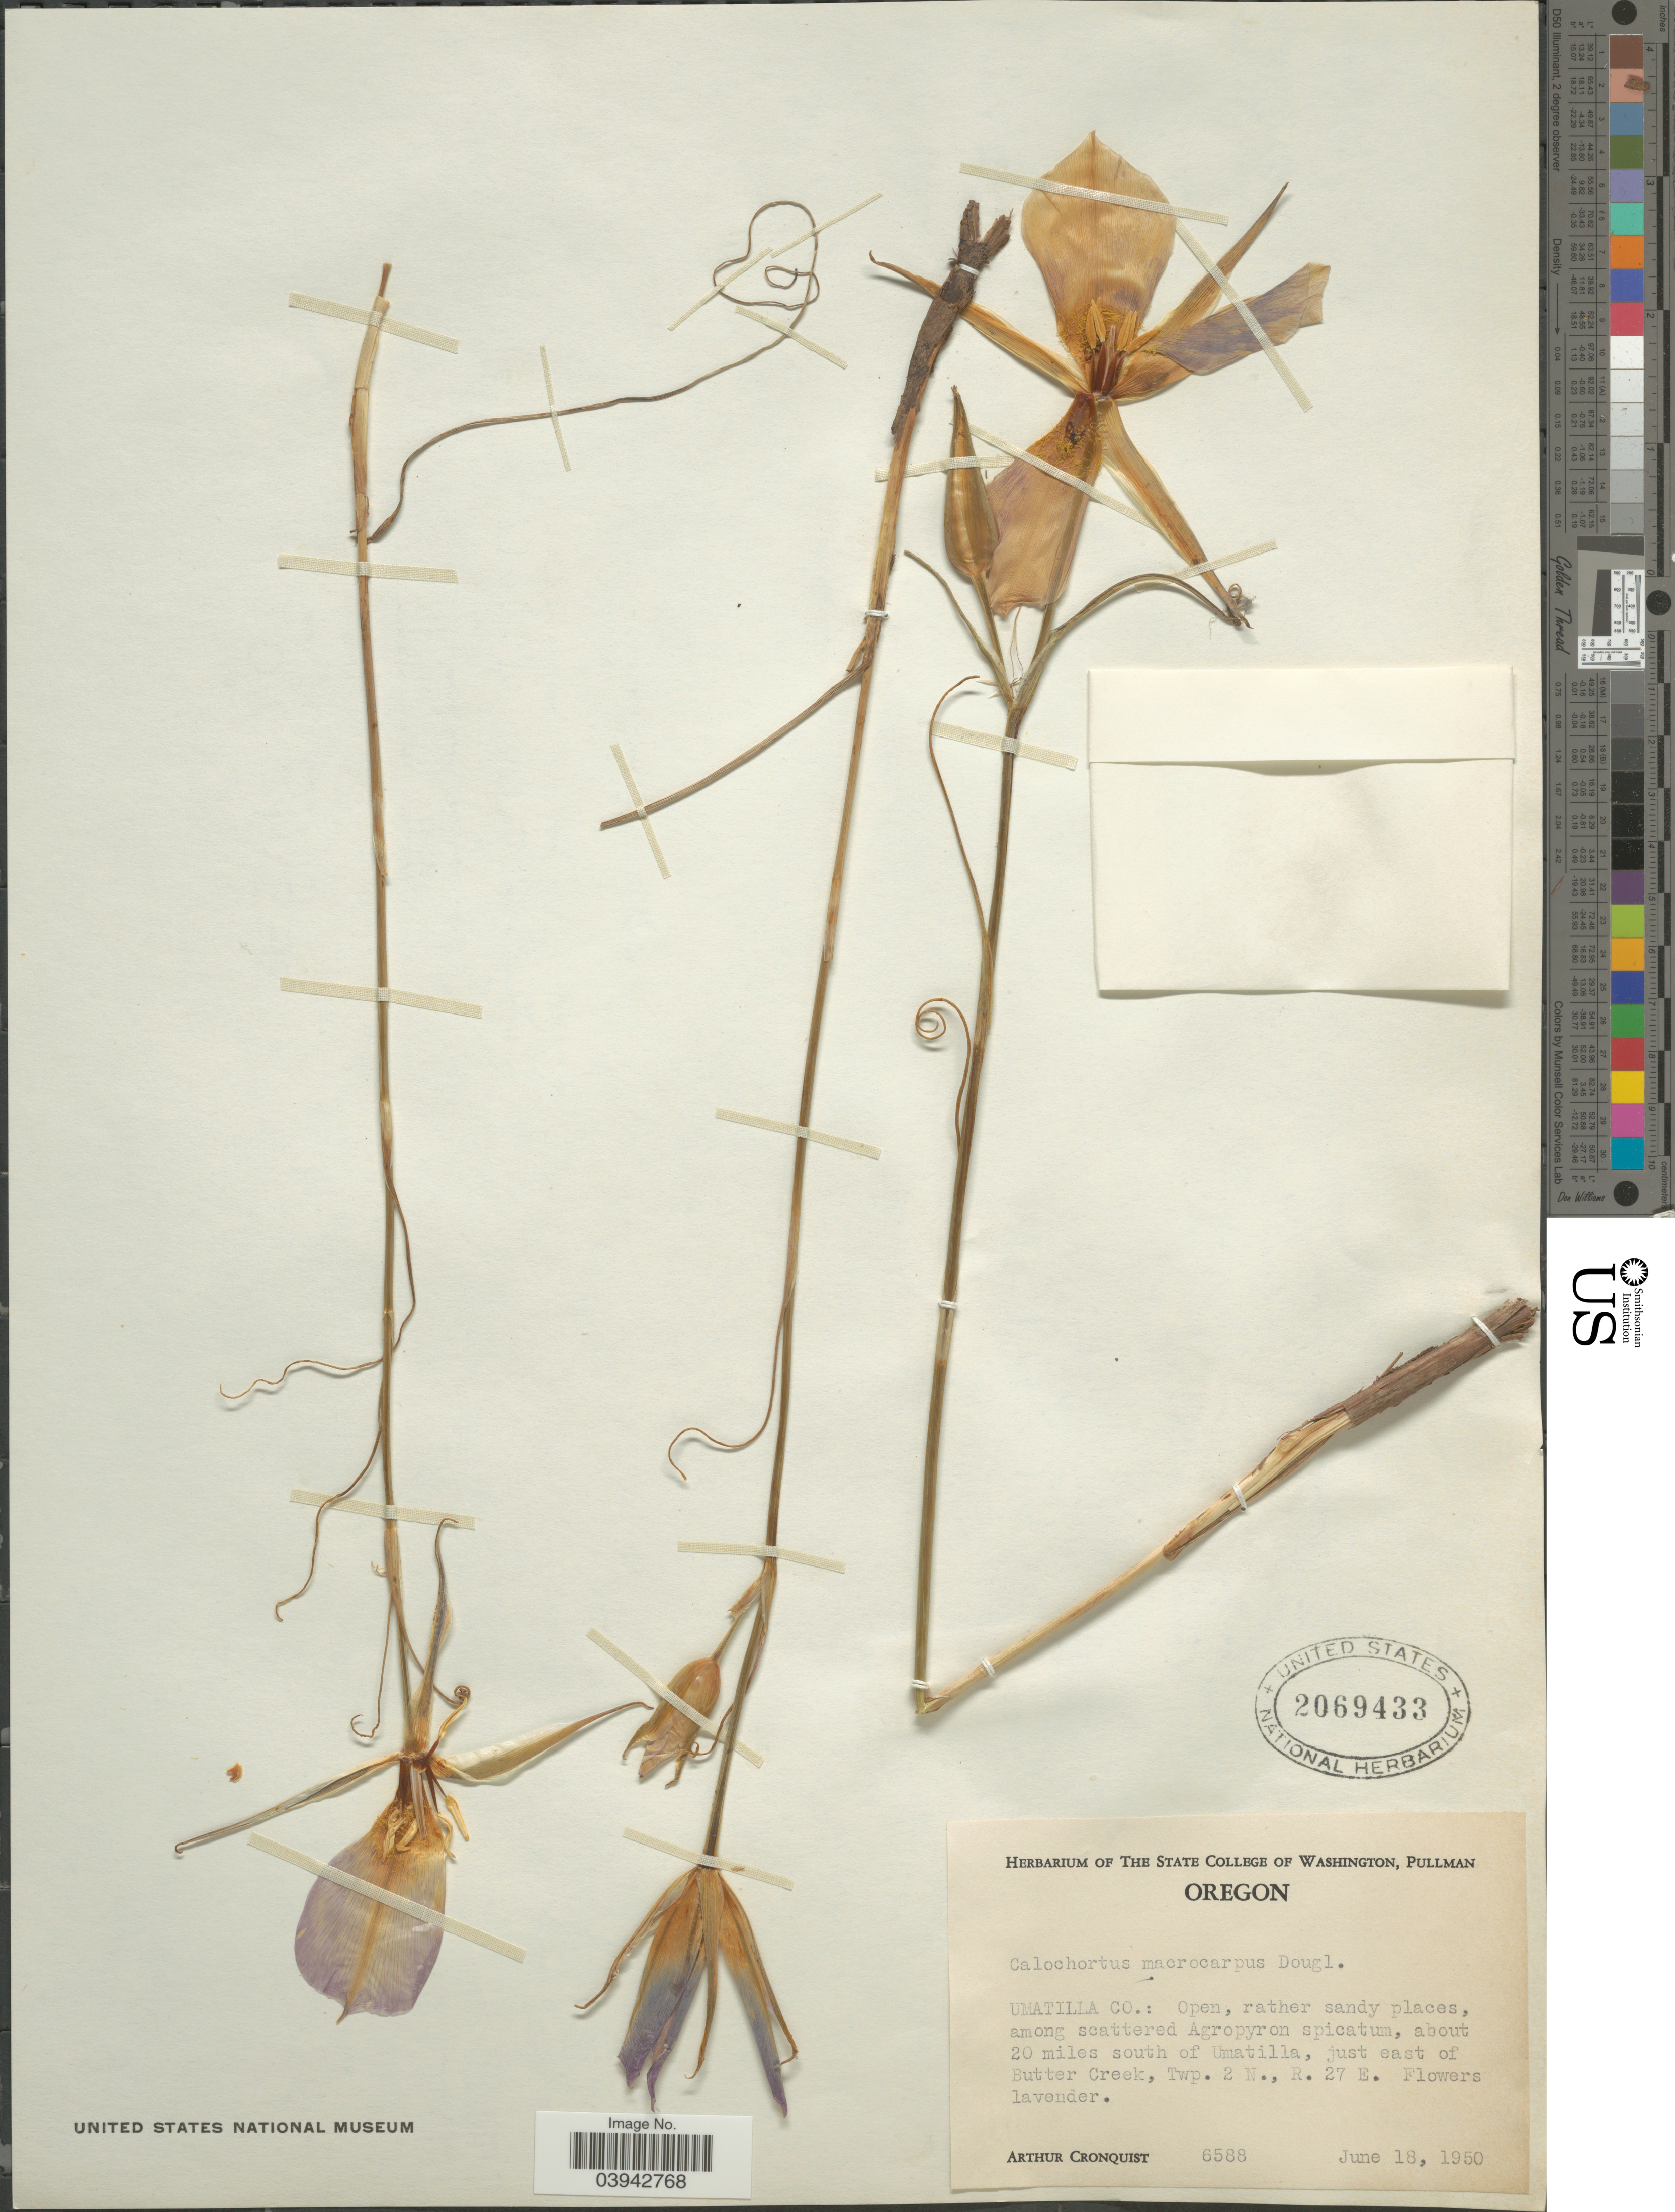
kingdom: Plantae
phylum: Tracheophyta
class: Liliopsida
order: Liliales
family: Liliaceae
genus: Calochortus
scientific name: Calochortus macrocarpus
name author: Douglas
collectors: A. J. Cronquist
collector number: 6588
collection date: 1950-06-18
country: United States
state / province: Oregon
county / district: Umatilla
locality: Umatilla Co.: about 20 miles south of Umatilla, just east of Butter Creek, Twp. 2 N., R. 27 E.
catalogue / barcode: US 2069433